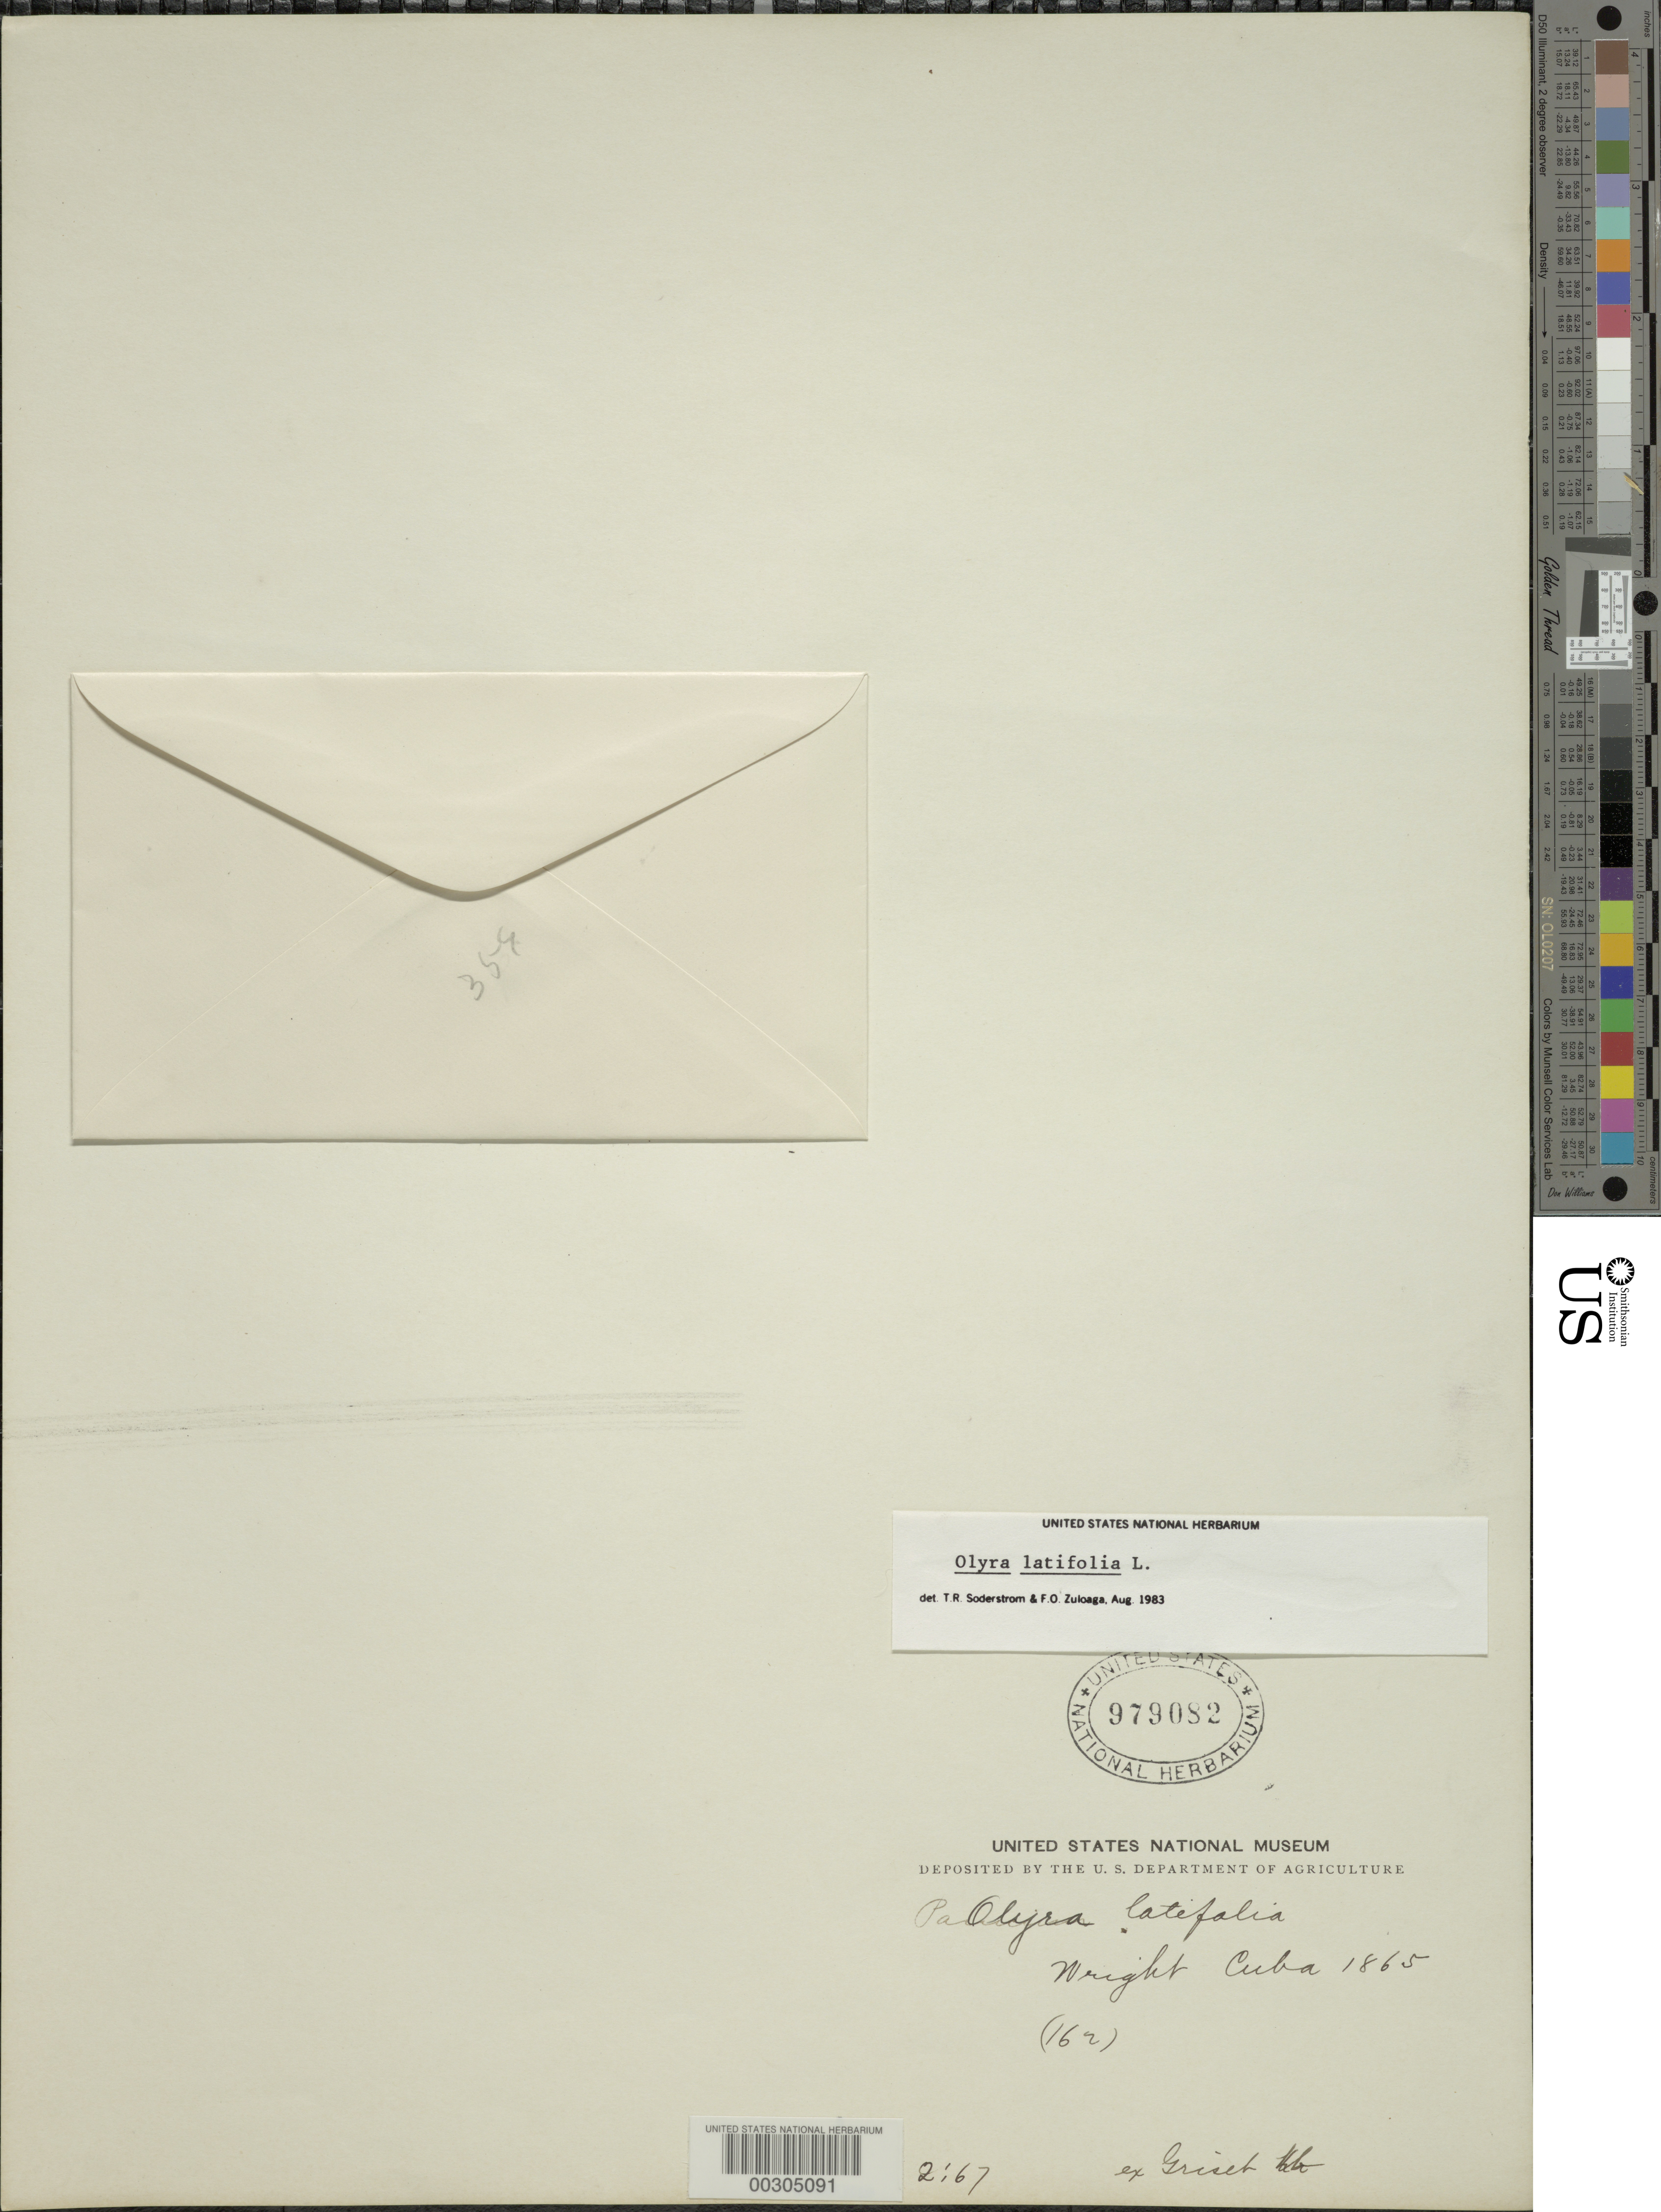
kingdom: Plantae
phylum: Tracheophyta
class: Liliopsida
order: Poales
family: Poaceae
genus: Olyra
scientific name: Olyra latifolia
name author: L.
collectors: C. Wright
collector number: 162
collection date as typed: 1865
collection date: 1865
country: Cuba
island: Greater Antilles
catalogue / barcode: US 979082